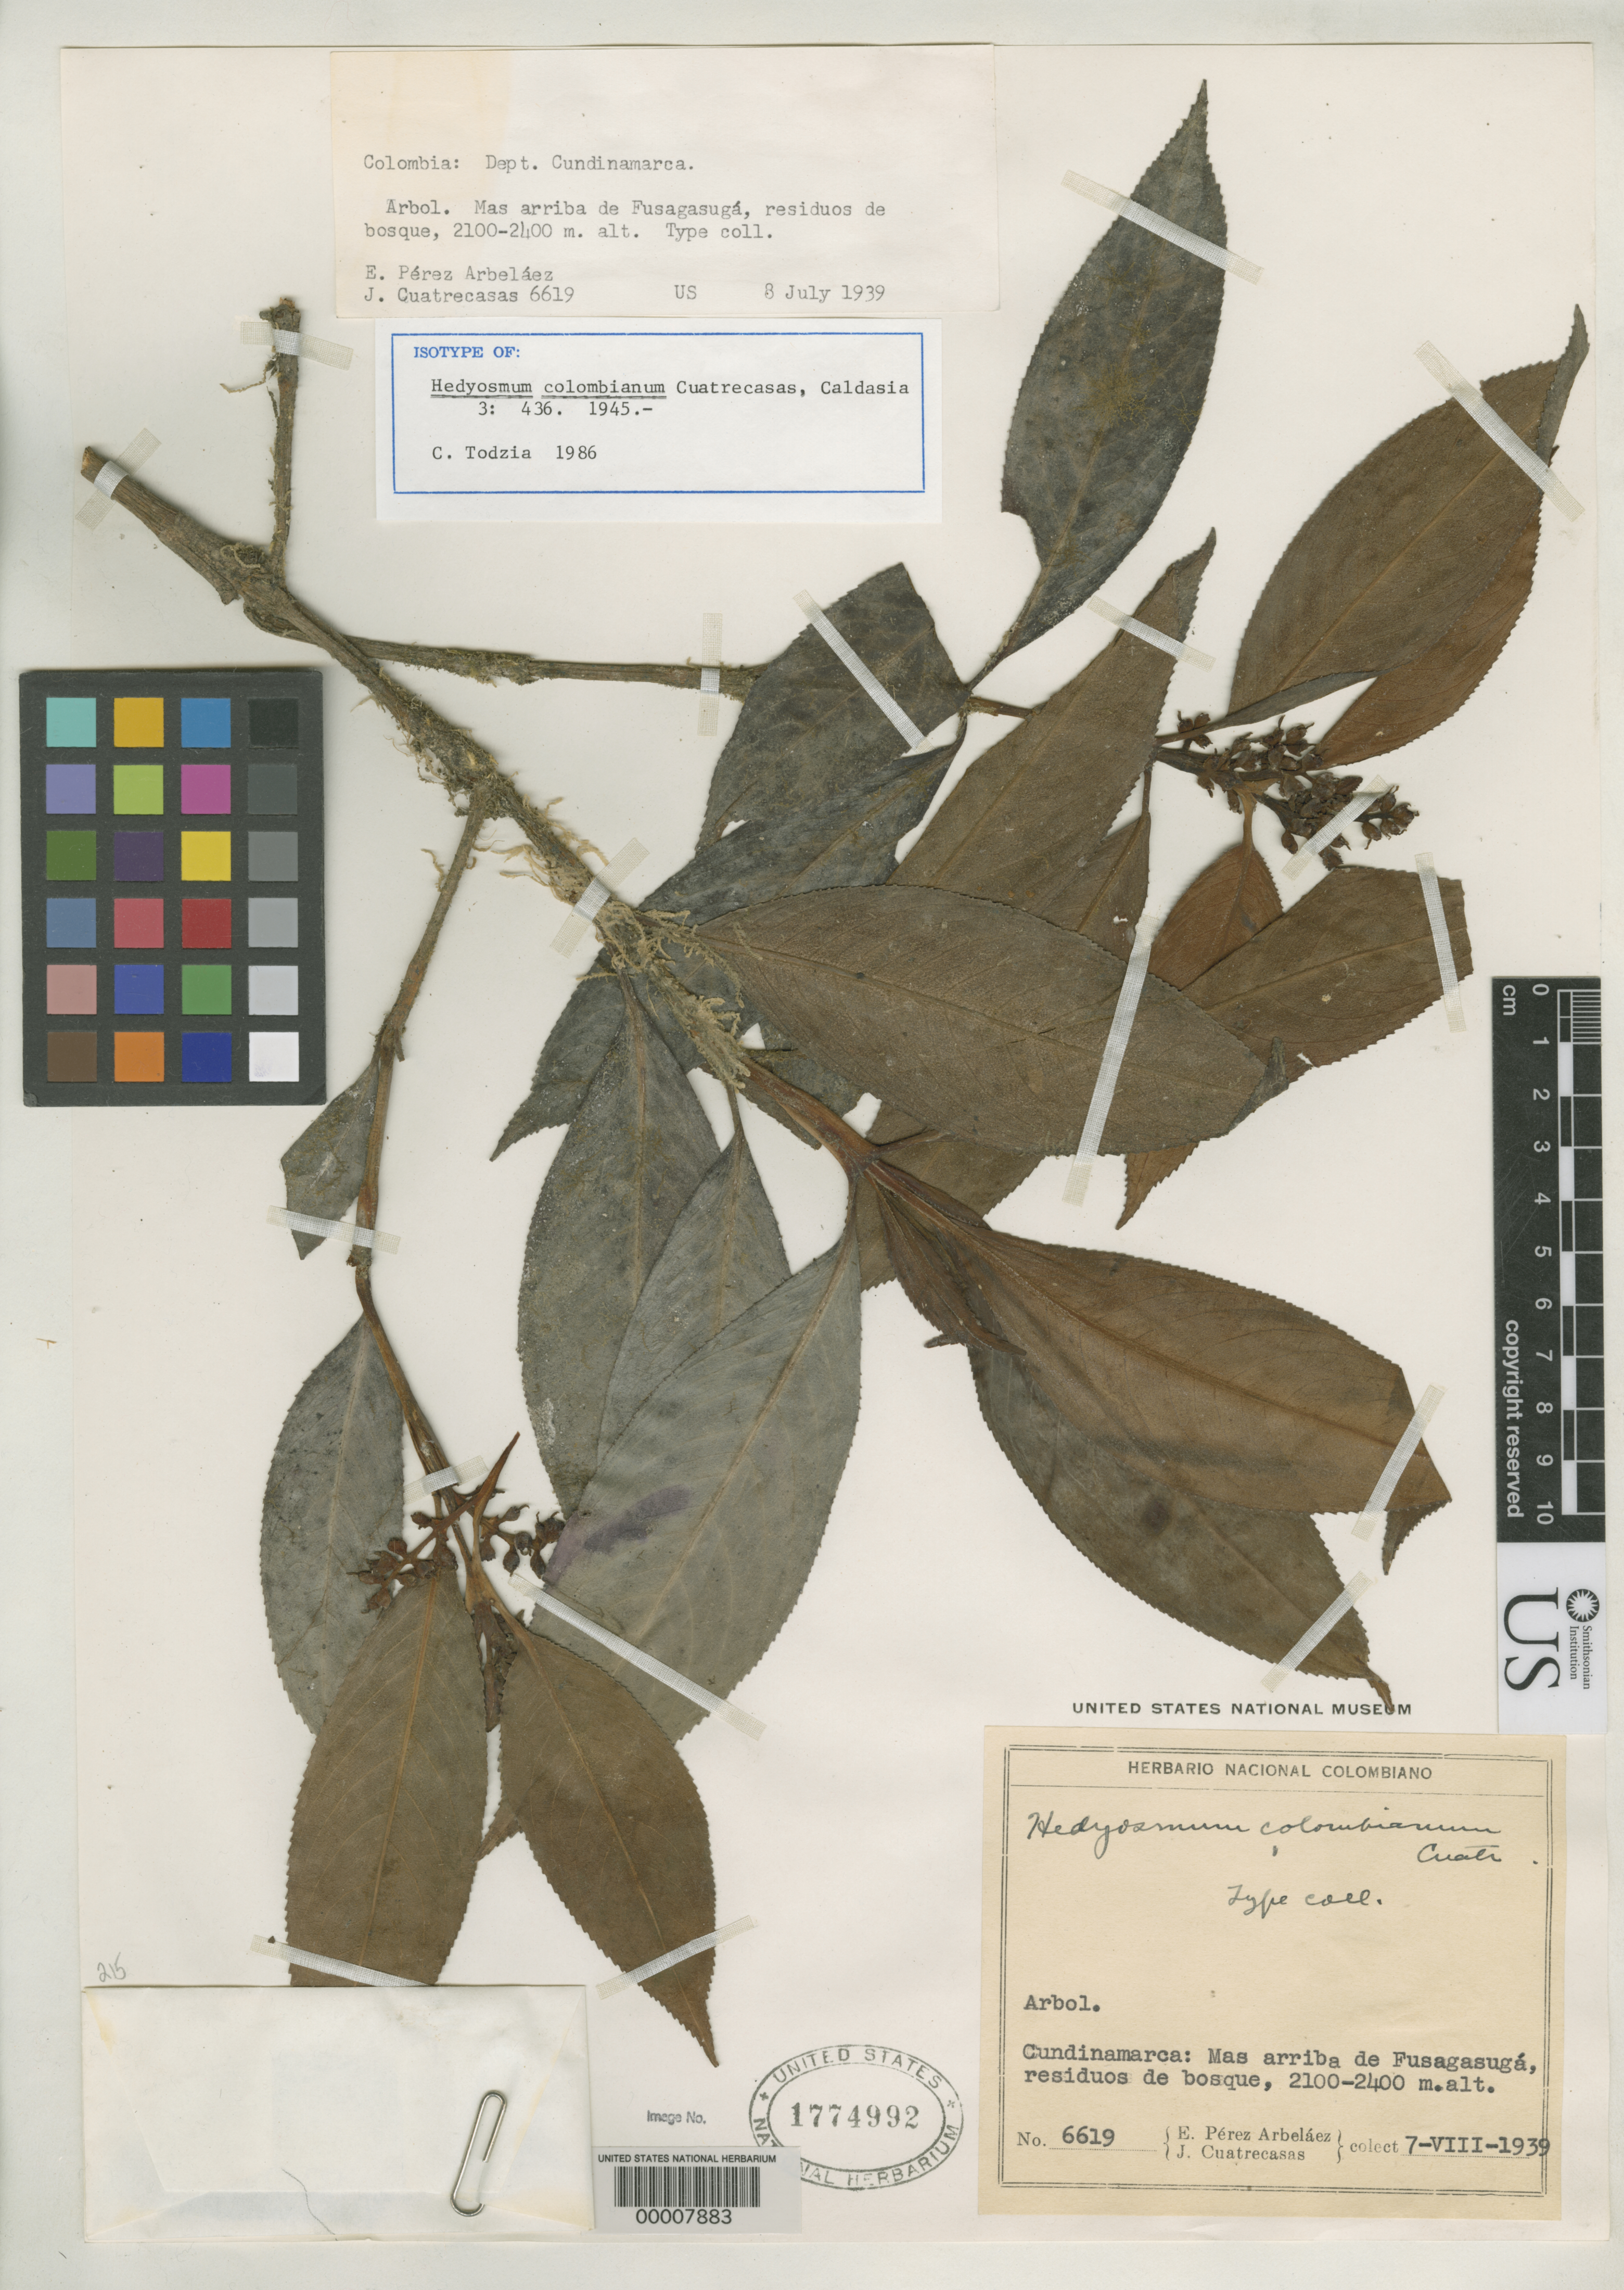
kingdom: Plantae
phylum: Tracheophyta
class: Magnoliopsida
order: Chloranthales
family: Chloranthaceae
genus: Hedyosmum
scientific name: Hedyosmum colombianum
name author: Cuatrec.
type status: Isotype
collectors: E. Pérez Arbeláez & J. Cuatrecasas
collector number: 6619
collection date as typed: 07 Aug 1939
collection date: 1939-08-07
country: Colombia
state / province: Cundinamarca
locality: Fusagasugá.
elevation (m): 2100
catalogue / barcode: US 1774992